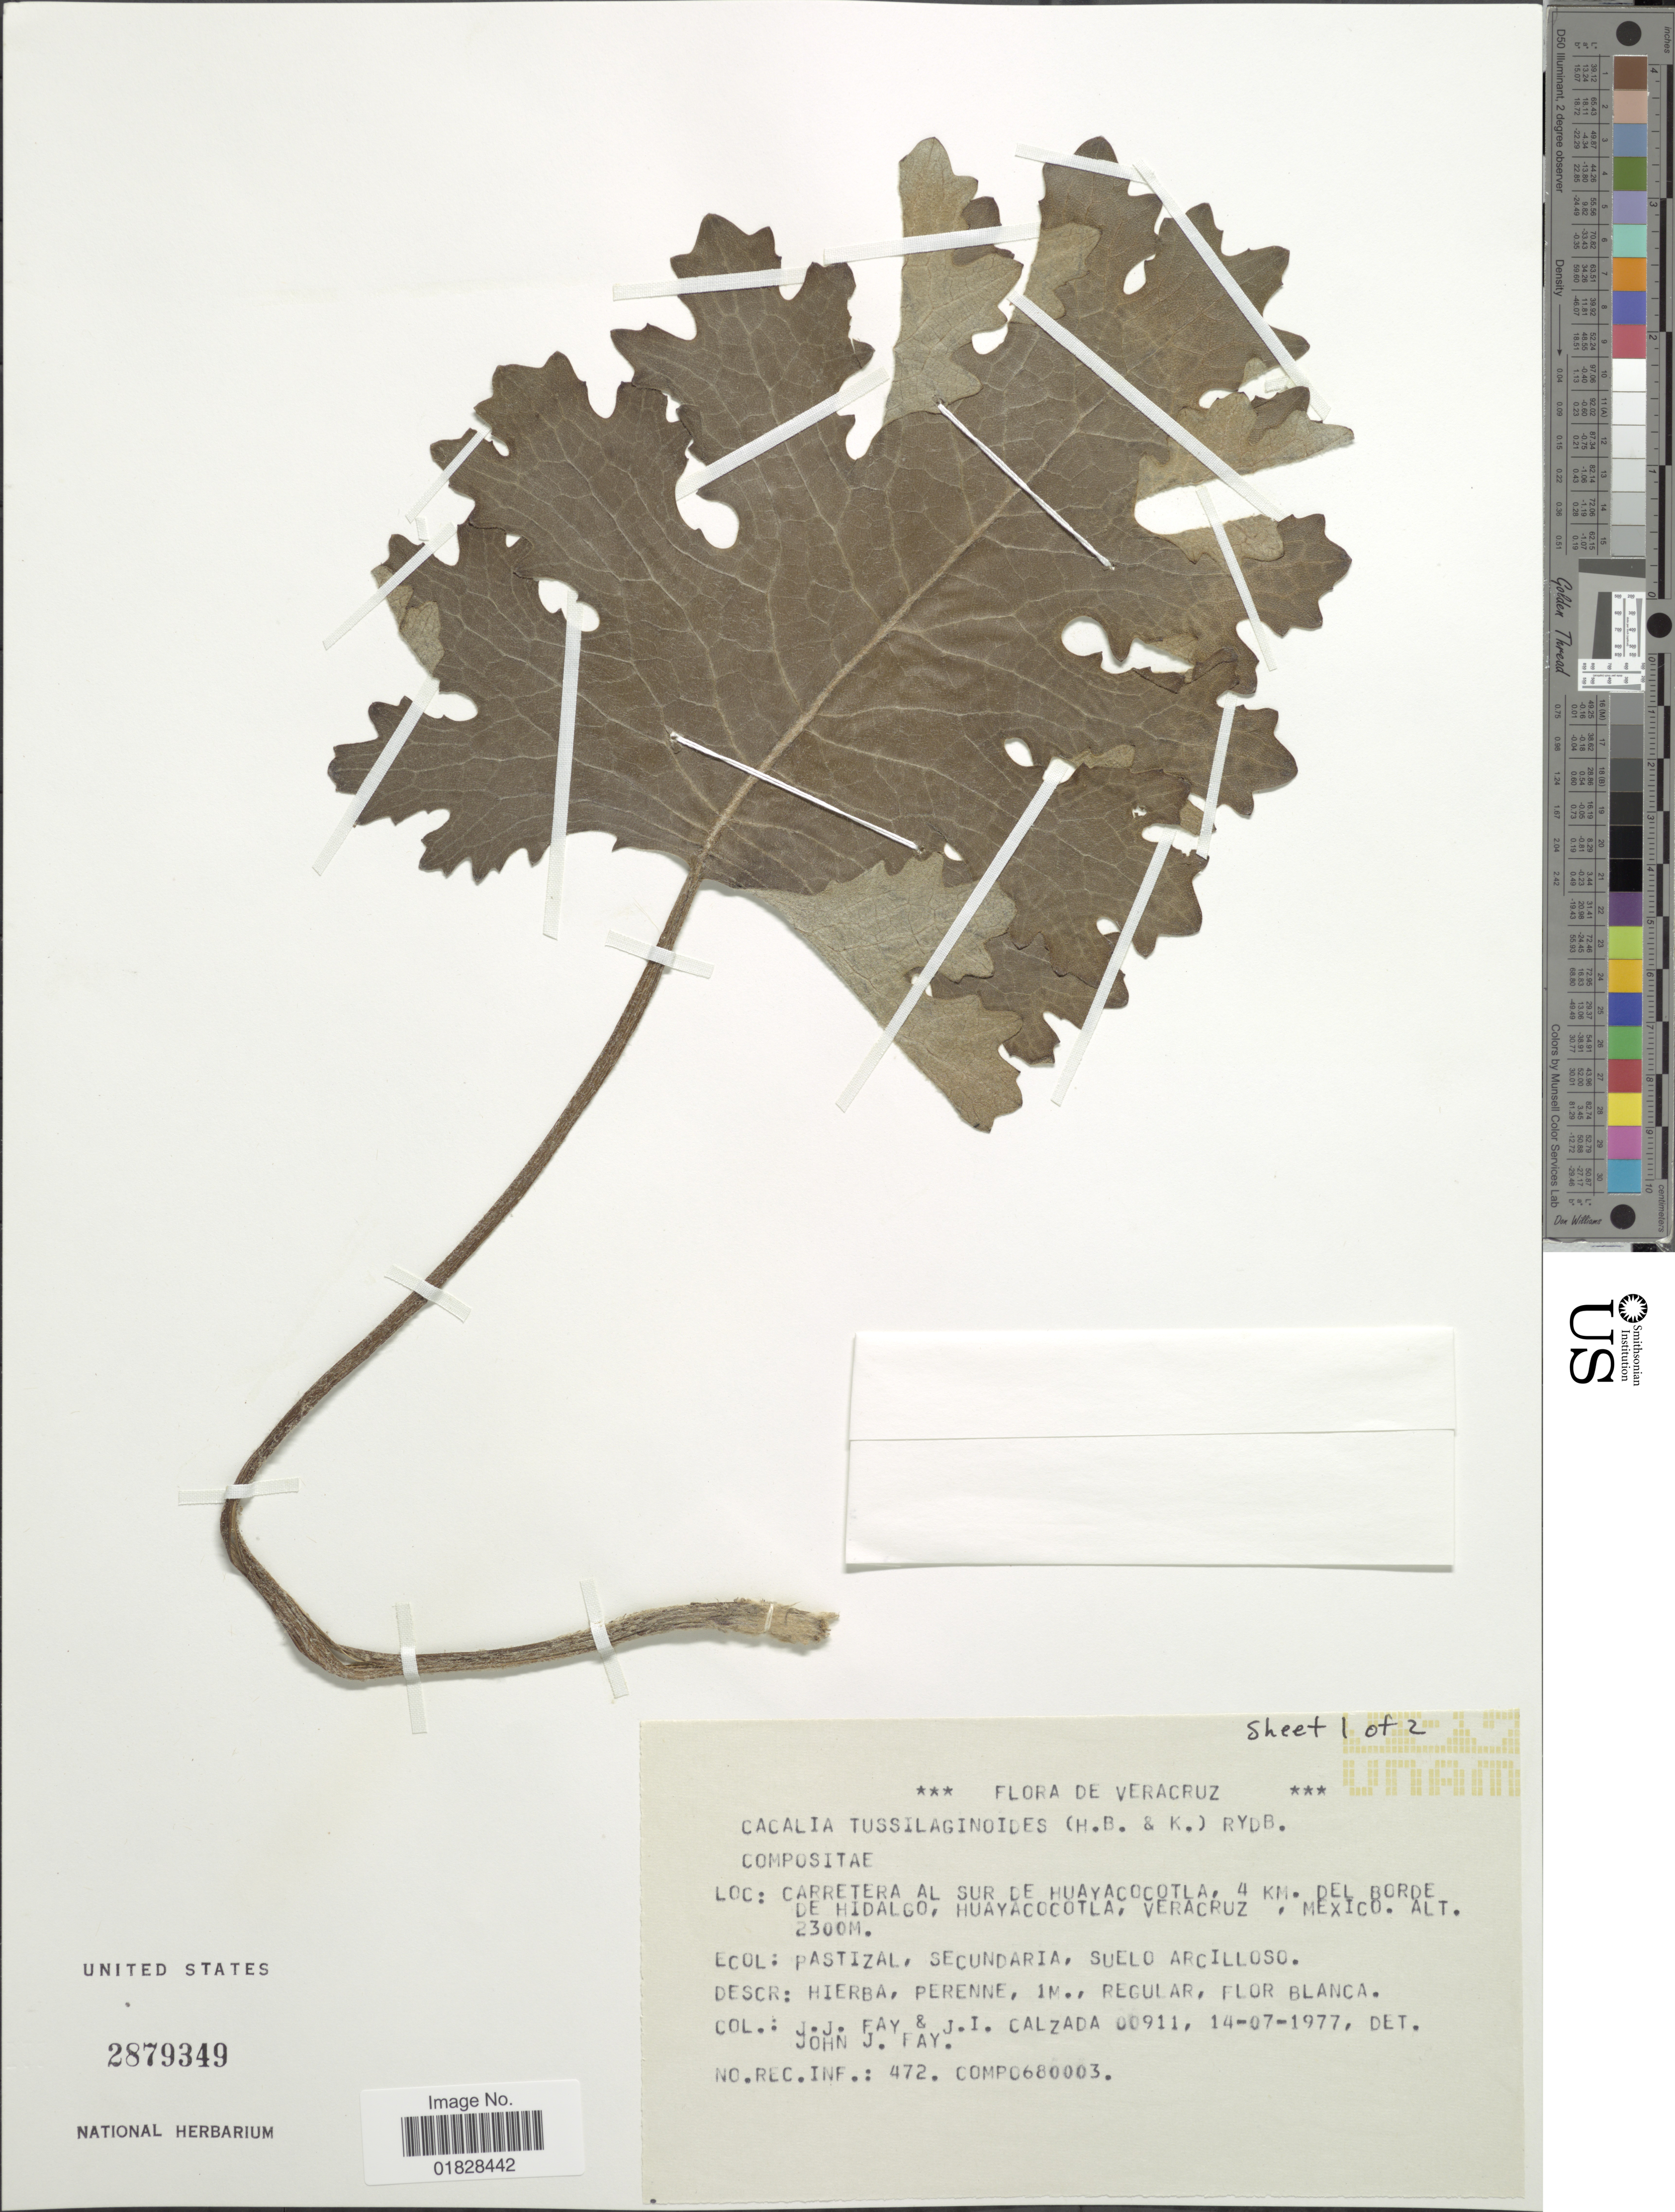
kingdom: Plantae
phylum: Tracheophyta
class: Magnoliopsida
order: Asterales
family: Asteraceae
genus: Psacalium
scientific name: Psacalium tussilaginoides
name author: (Kunth) H. Rob. & Brettell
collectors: J. J. Fay & J. I. Calzada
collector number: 00911*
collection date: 1977-07-14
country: Mexico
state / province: Veracruz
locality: Veracruz. Carretera al sur de Huayacocotla, 4 km. del borde de Hidalgo, Huayacocotla, Veracruz, Mexico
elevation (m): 2300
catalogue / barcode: US 2879349